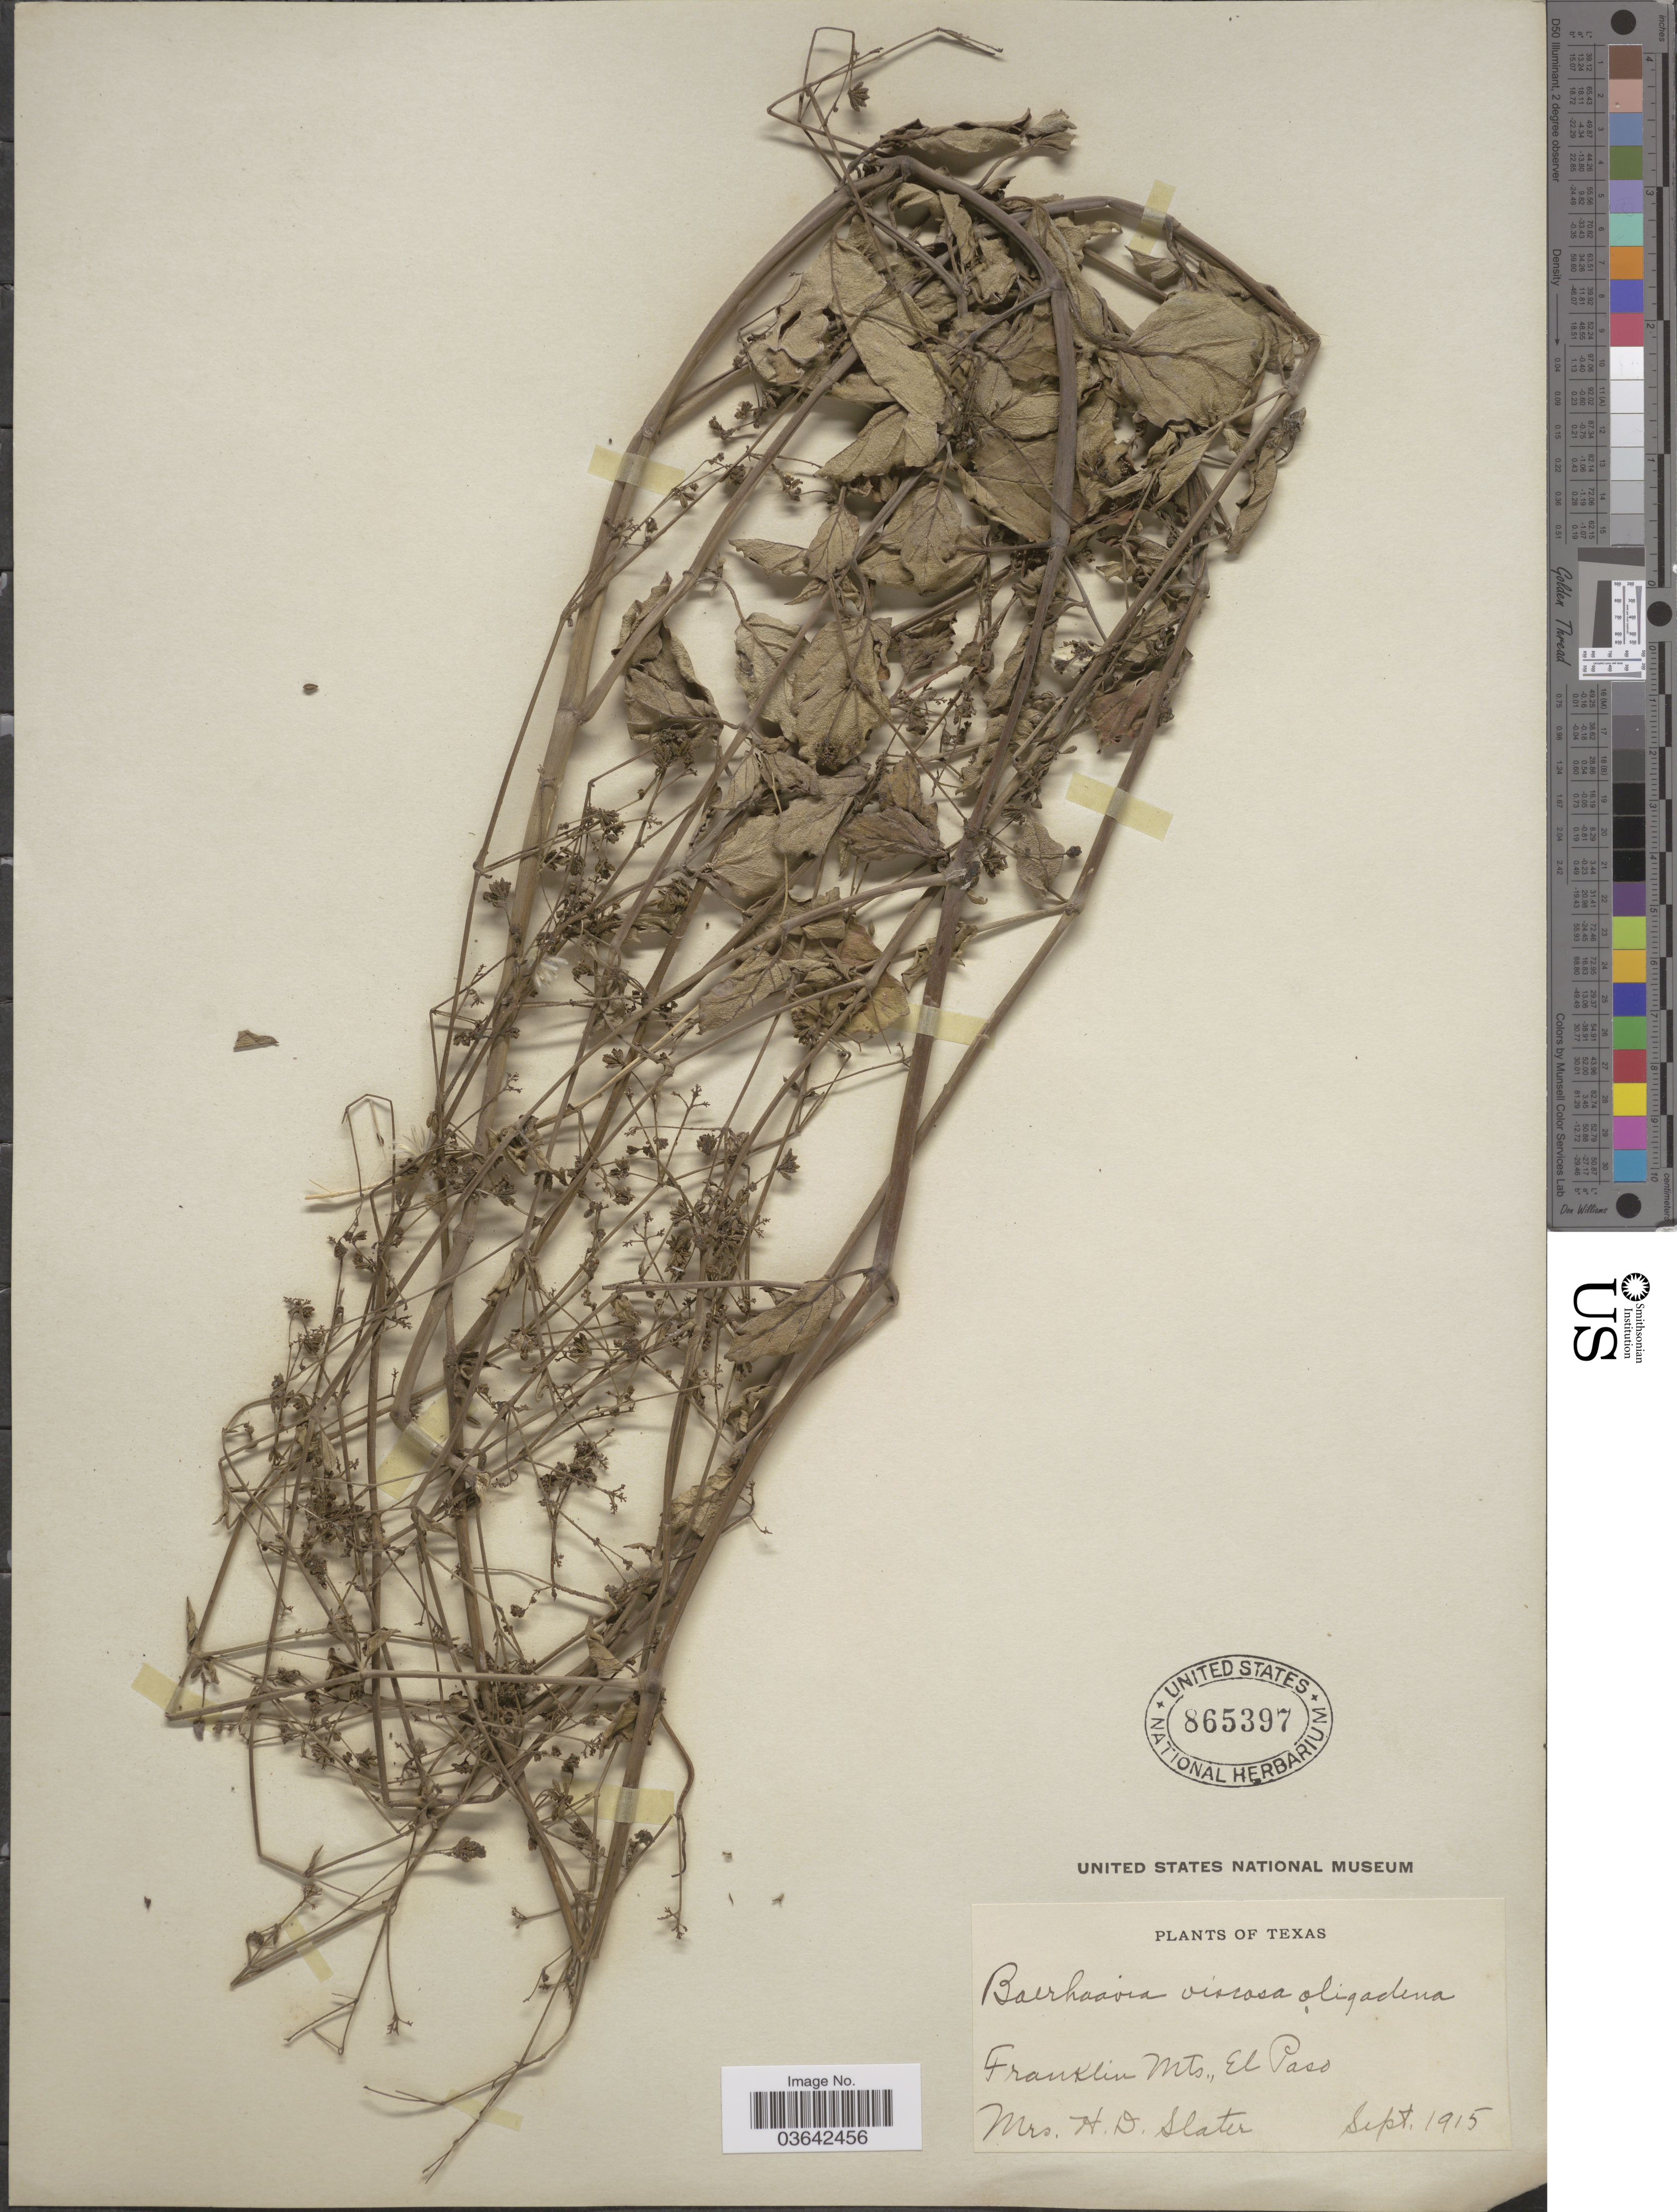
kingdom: Plantae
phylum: Tracheophyta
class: Magnoliopsida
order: Caryophyllales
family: Nyctaginaceae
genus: Boerhavia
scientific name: Boerhavia coccinea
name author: Mill.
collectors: H. Slater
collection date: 1915-09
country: United States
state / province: Texas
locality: Franklin Mts., El Paso.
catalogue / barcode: US 865397